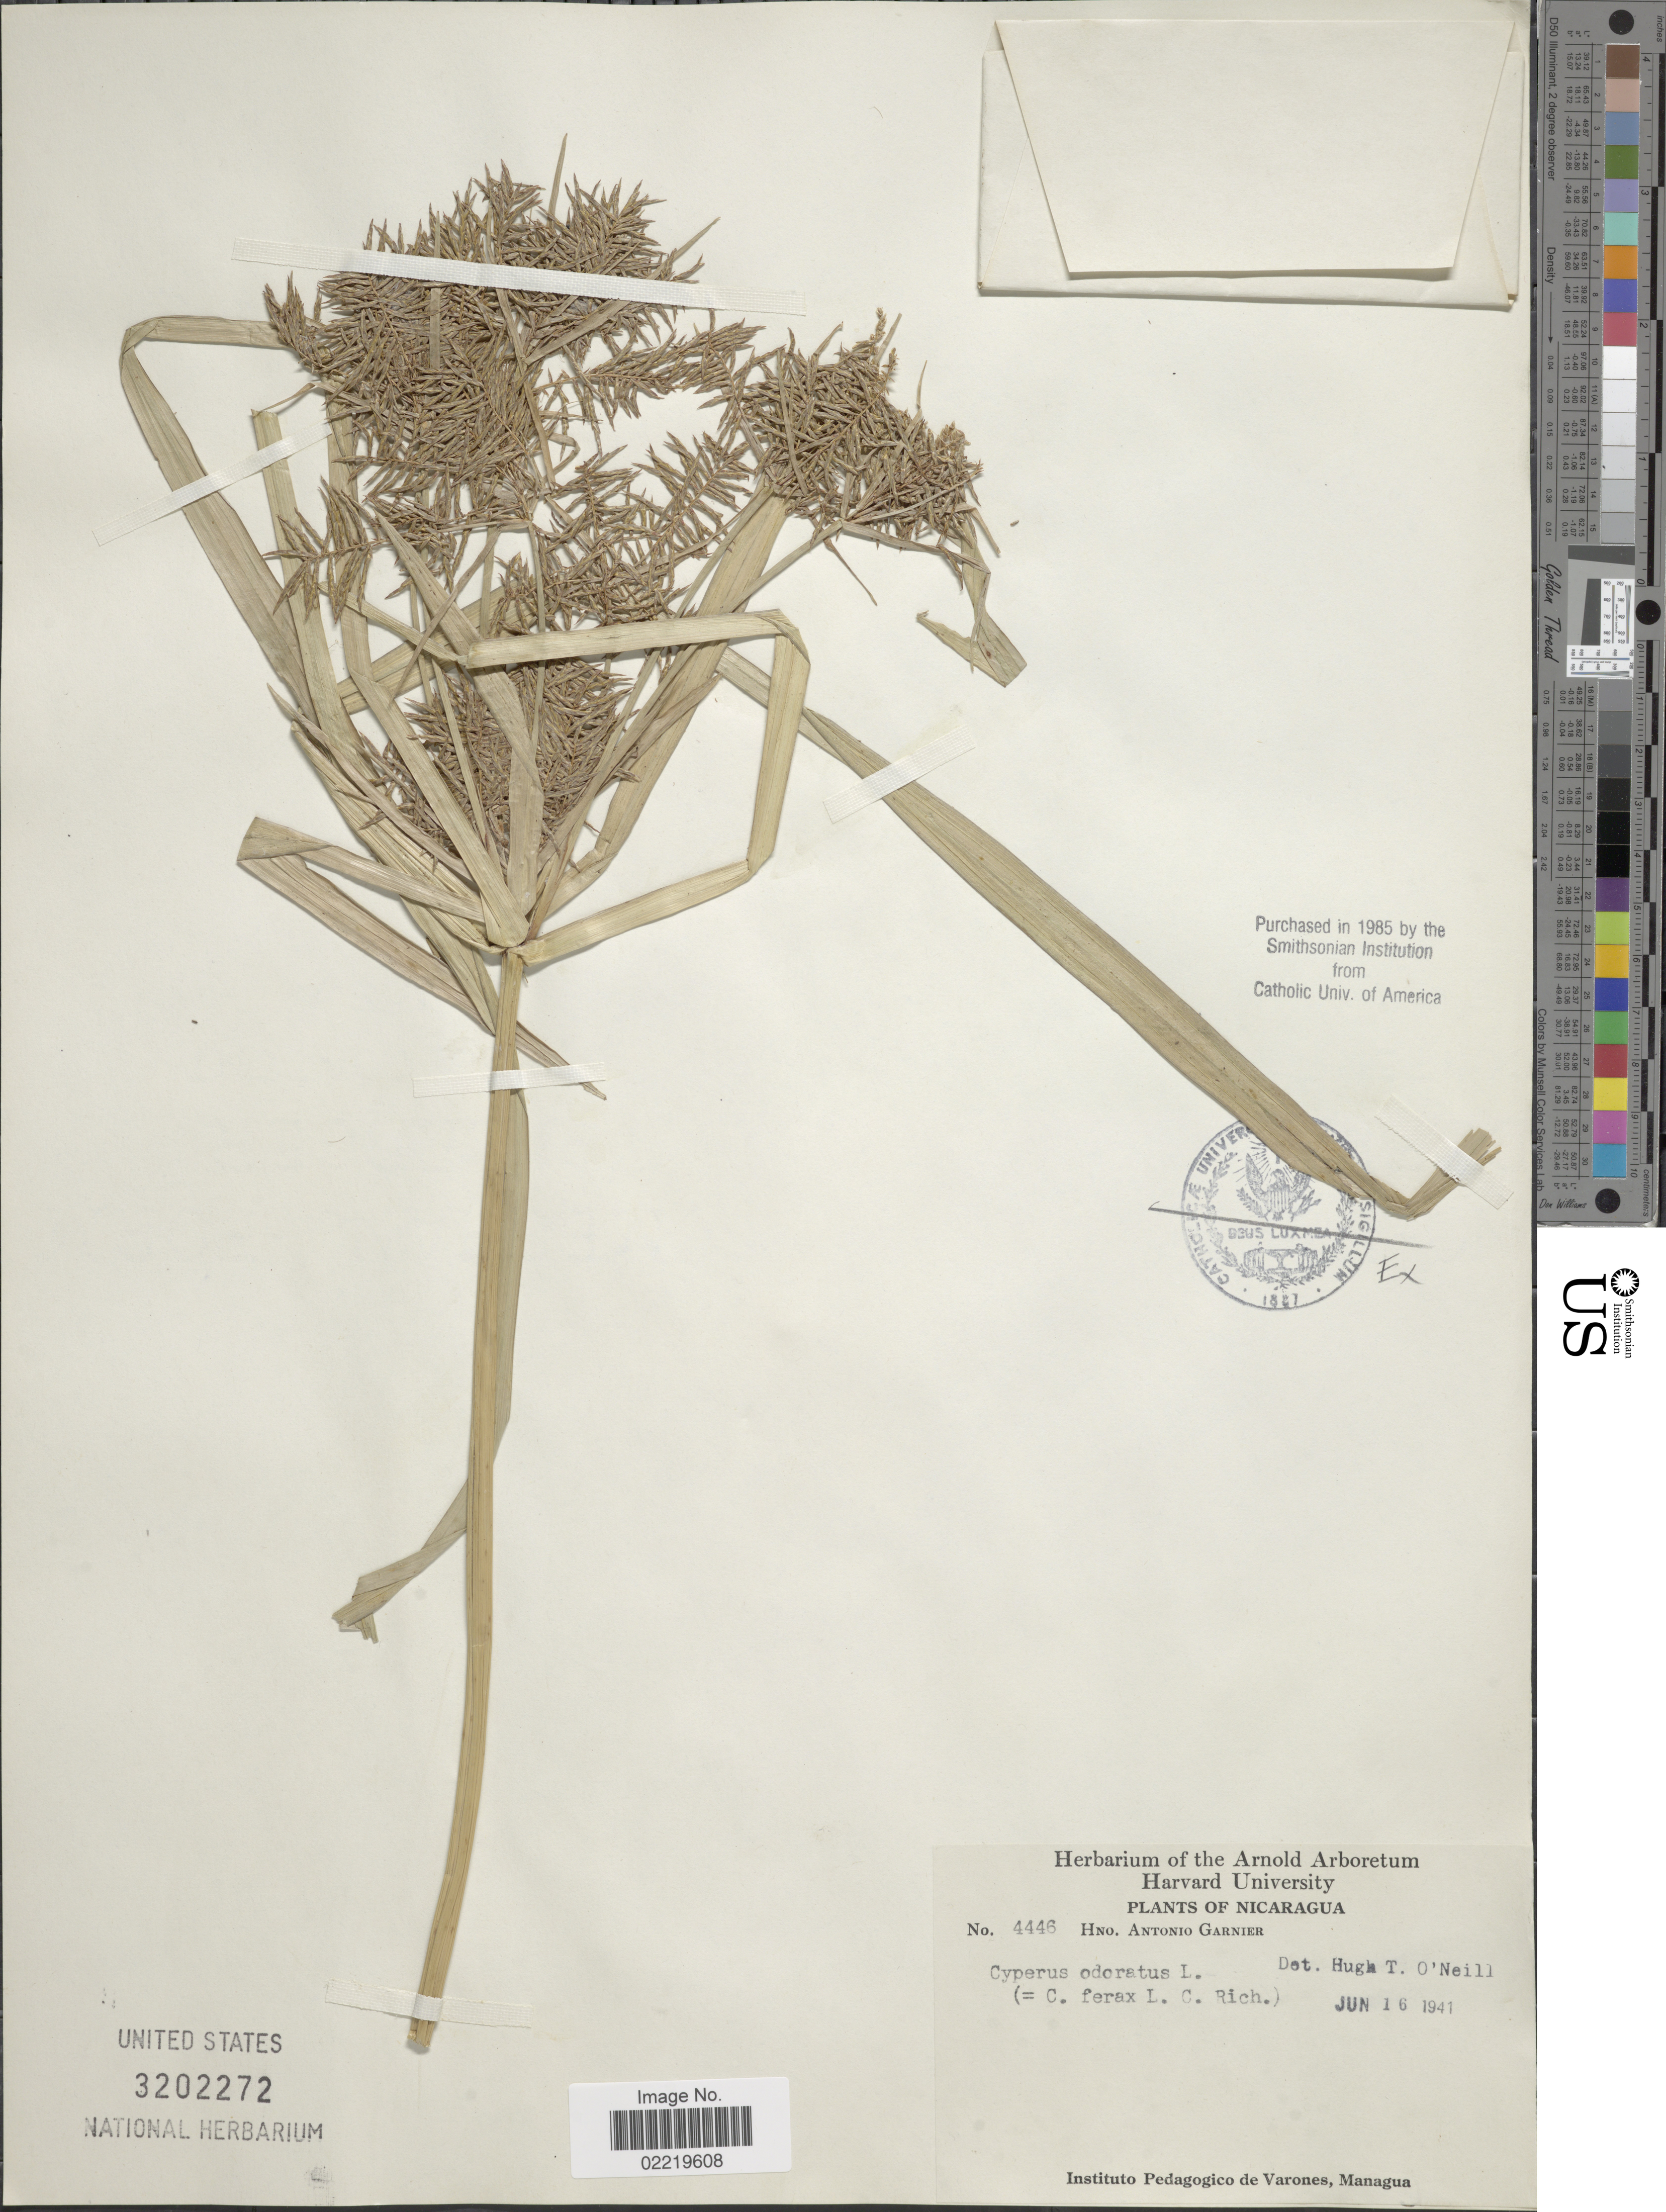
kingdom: Plantae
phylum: Tracheophyta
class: Liliopsida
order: Poales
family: Cyperaceae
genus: Cyperus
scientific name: Cyperus odoratus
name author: L.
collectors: Bro. A. Garnier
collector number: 4446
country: Nicaragua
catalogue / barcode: US 3202272